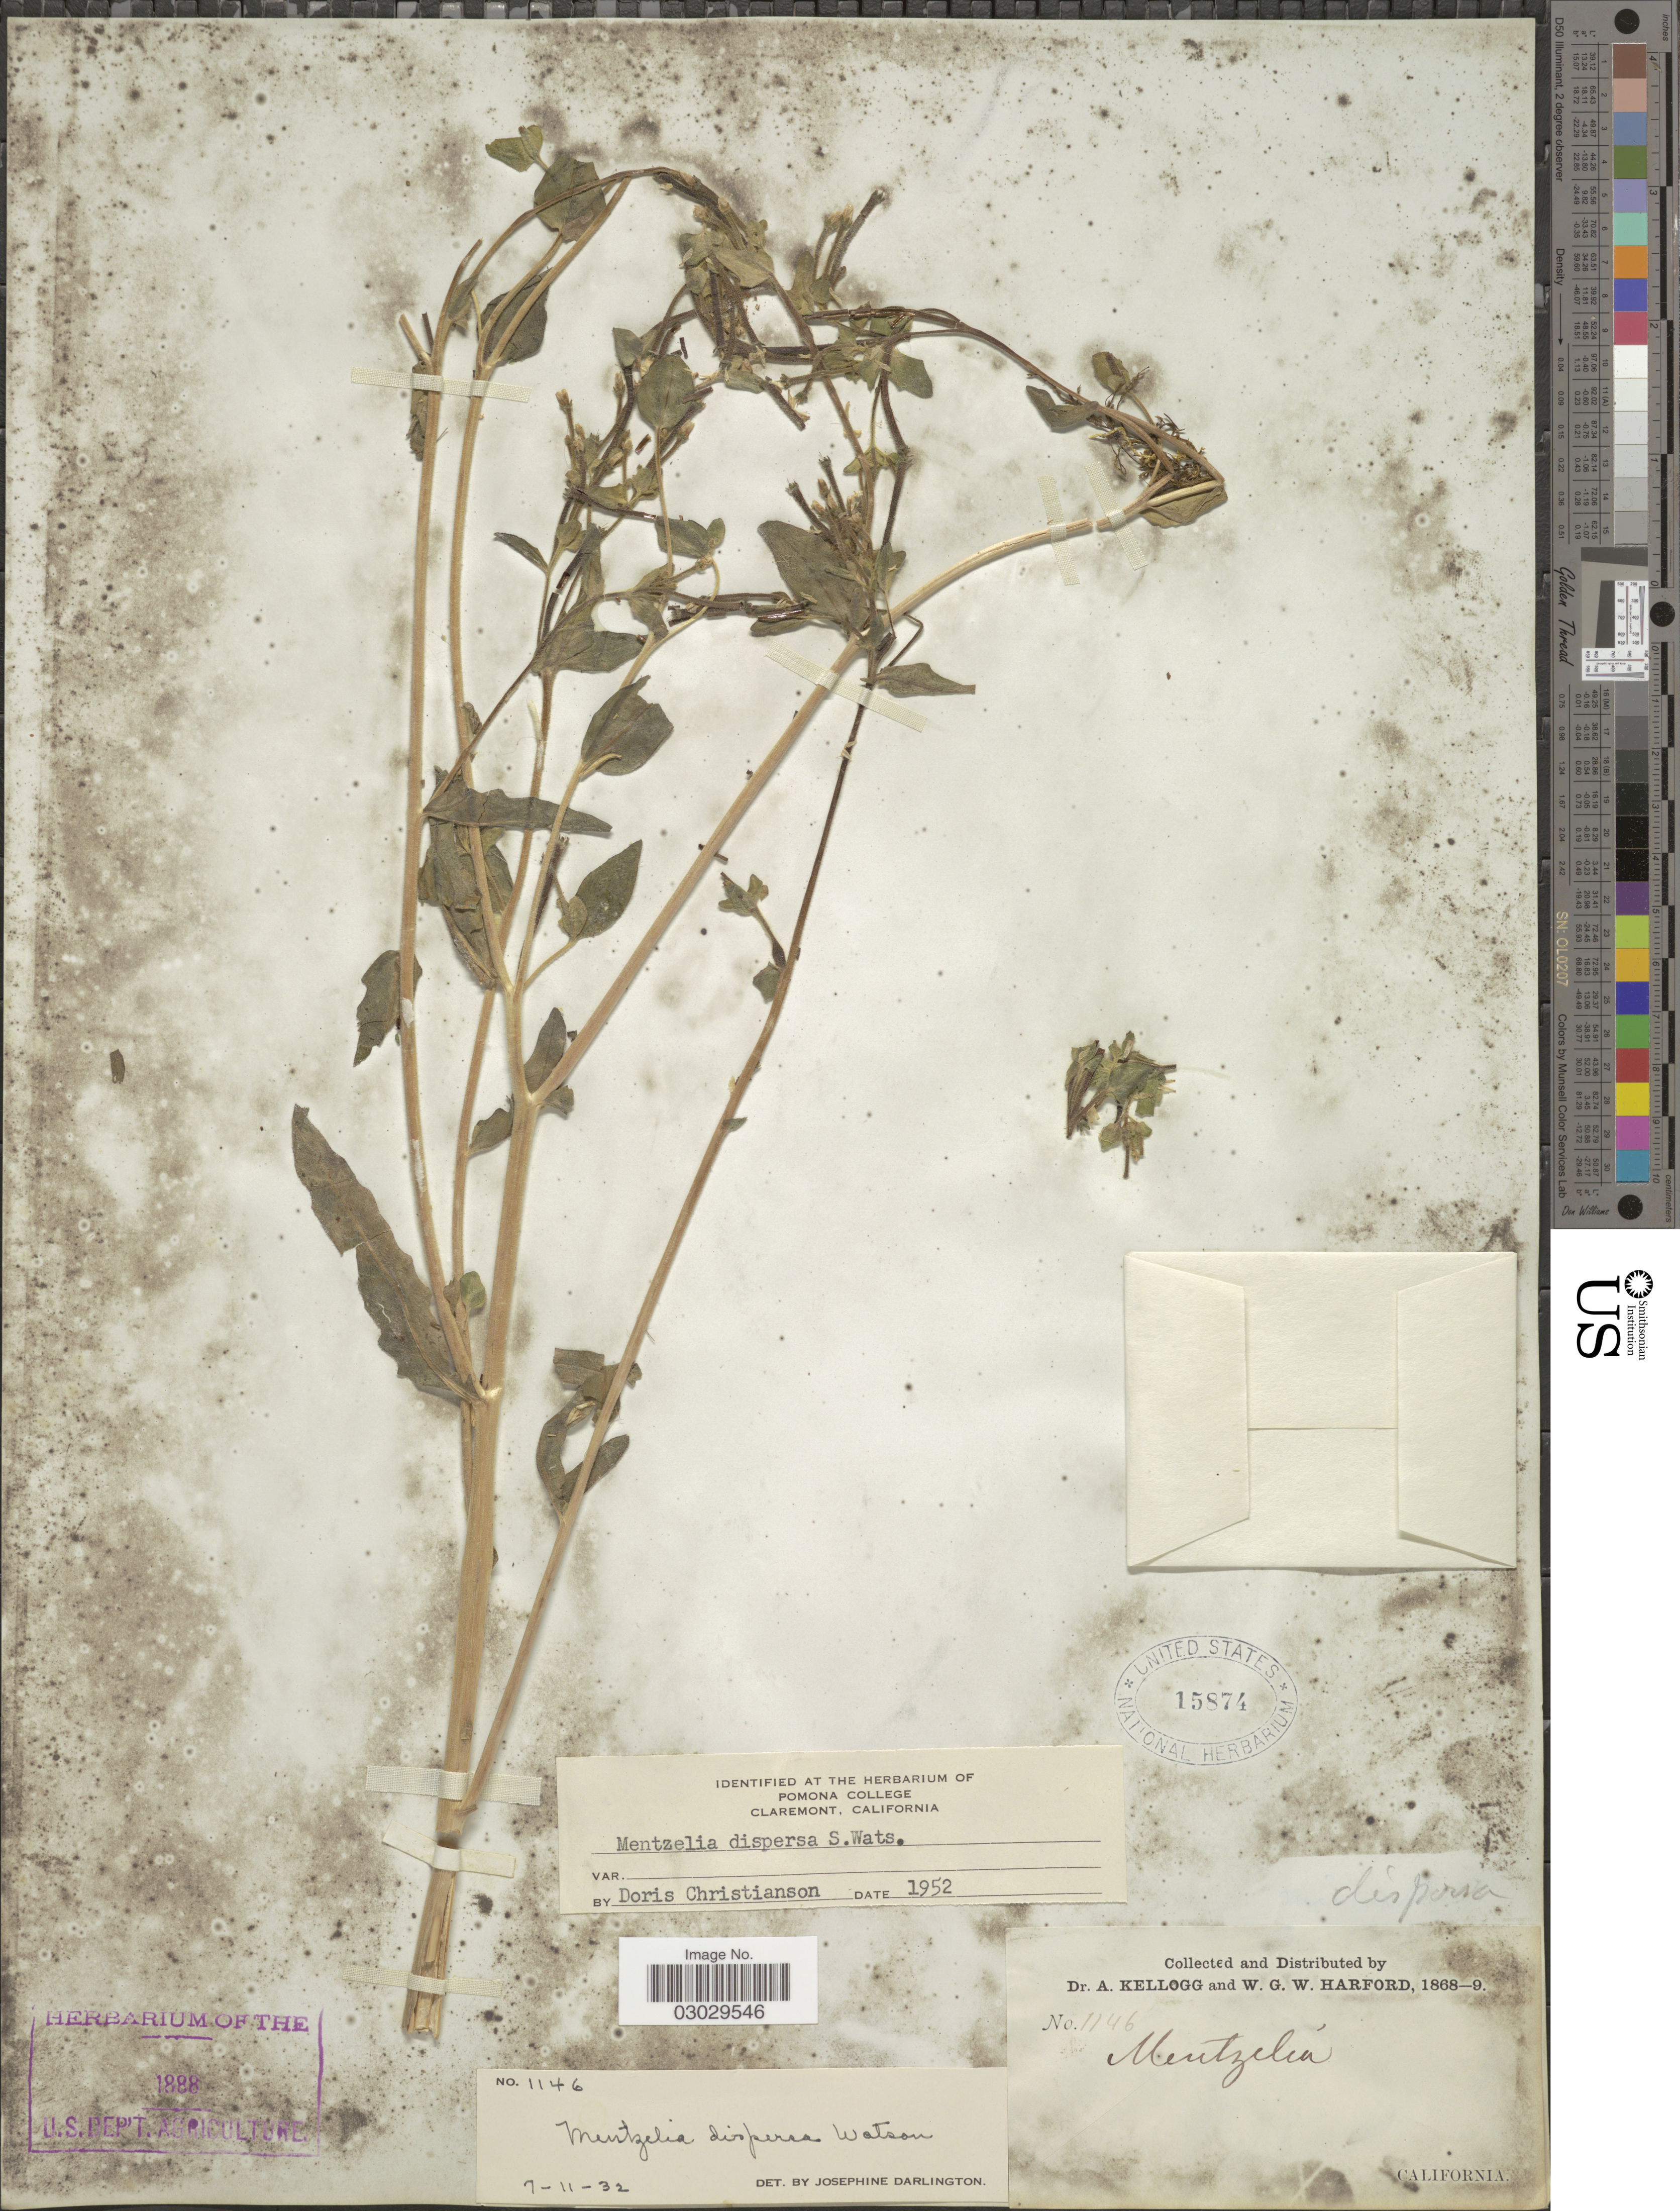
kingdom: Plantae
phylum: Tracheophyta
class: Magnoliopsida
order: Cornales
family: Loasaceae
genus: Mentzelia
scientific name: Mentzelia dispersa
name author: S. Watson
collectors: A. Kellogg & W. G. W. Harford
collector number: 1146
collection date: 1868/1869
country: United States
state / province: California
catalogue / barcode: US 15874